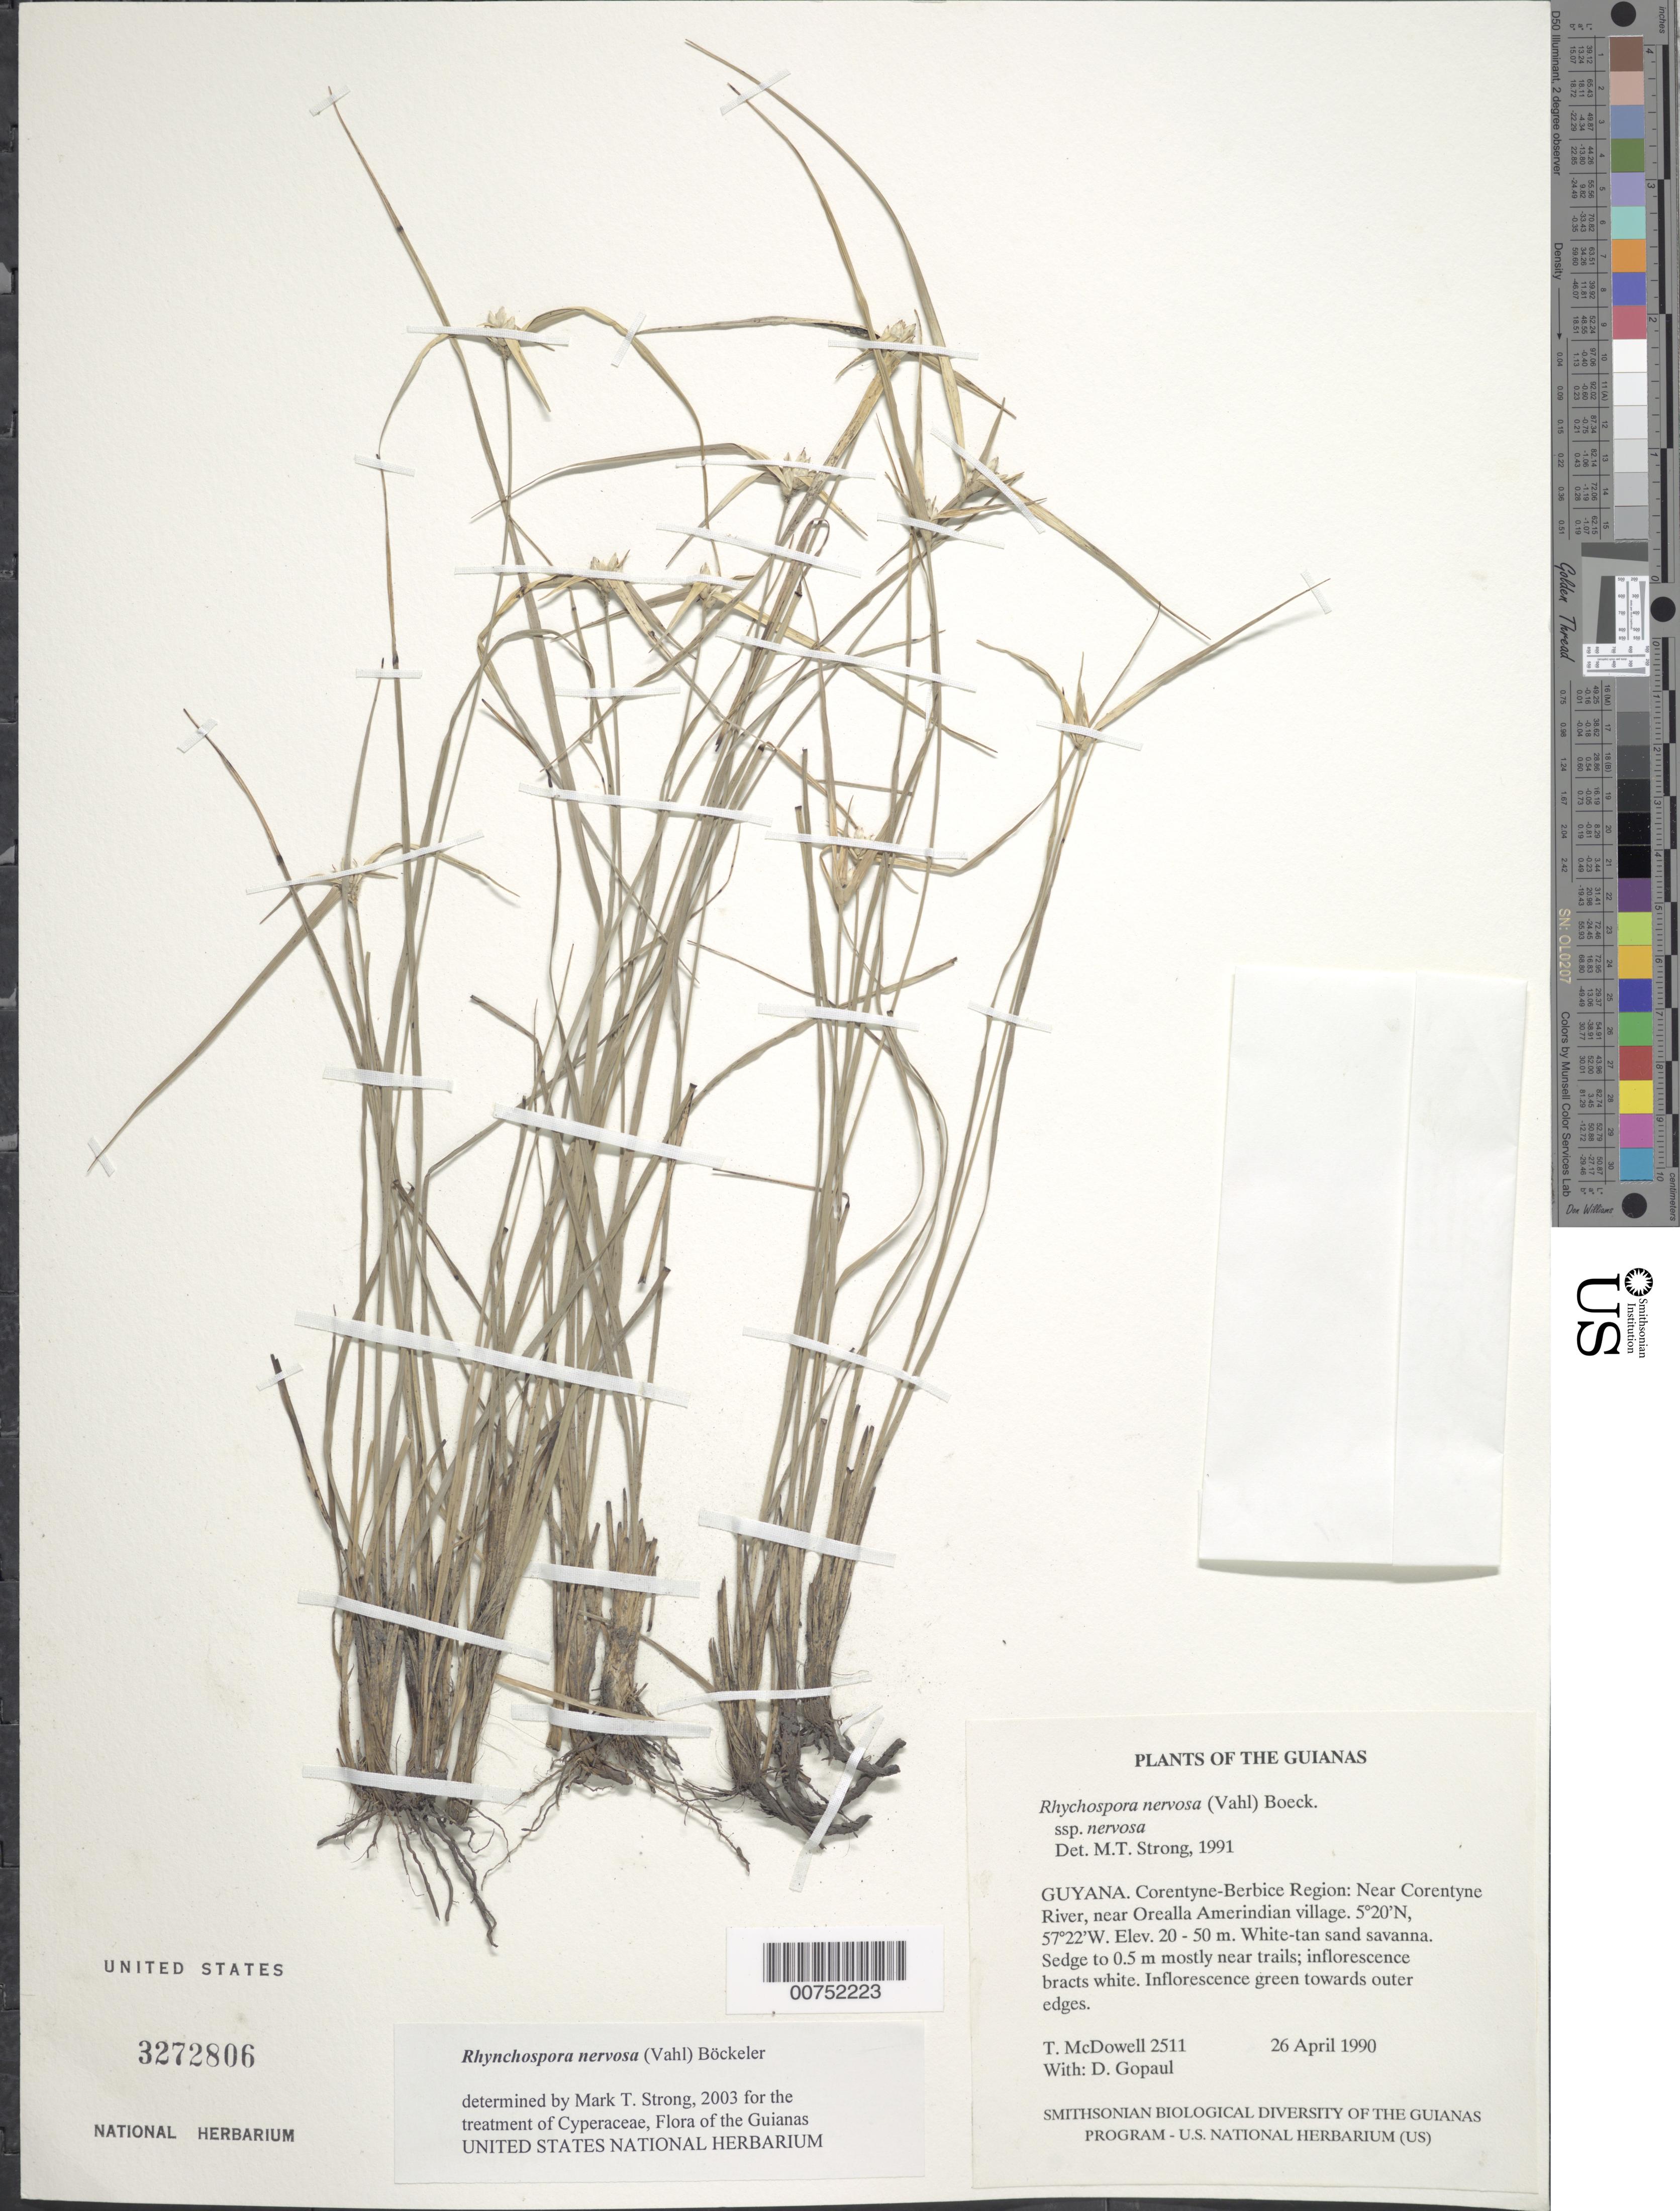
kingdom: Plantae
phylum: Tracheophyta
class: Liliopsida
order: Poales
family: Cyperaceae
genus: Rhynchospora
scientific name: Rhynchospora nervosa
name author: (Vahl) Boeckeler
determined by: Strong, M. T., (US), Smithsonian Institution - National Museum of Natural History (UNITED STATES)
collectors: T. McDowell & D. Gopaul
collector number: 2511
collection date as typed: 26 April 1990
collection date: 1990-04-26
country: Guyana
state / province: E. Berbice-Corentyne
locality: Near Corentyne River and Orealla Amerindian village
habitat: White and tan sand savanna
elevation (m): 20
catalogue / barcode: US 3272806